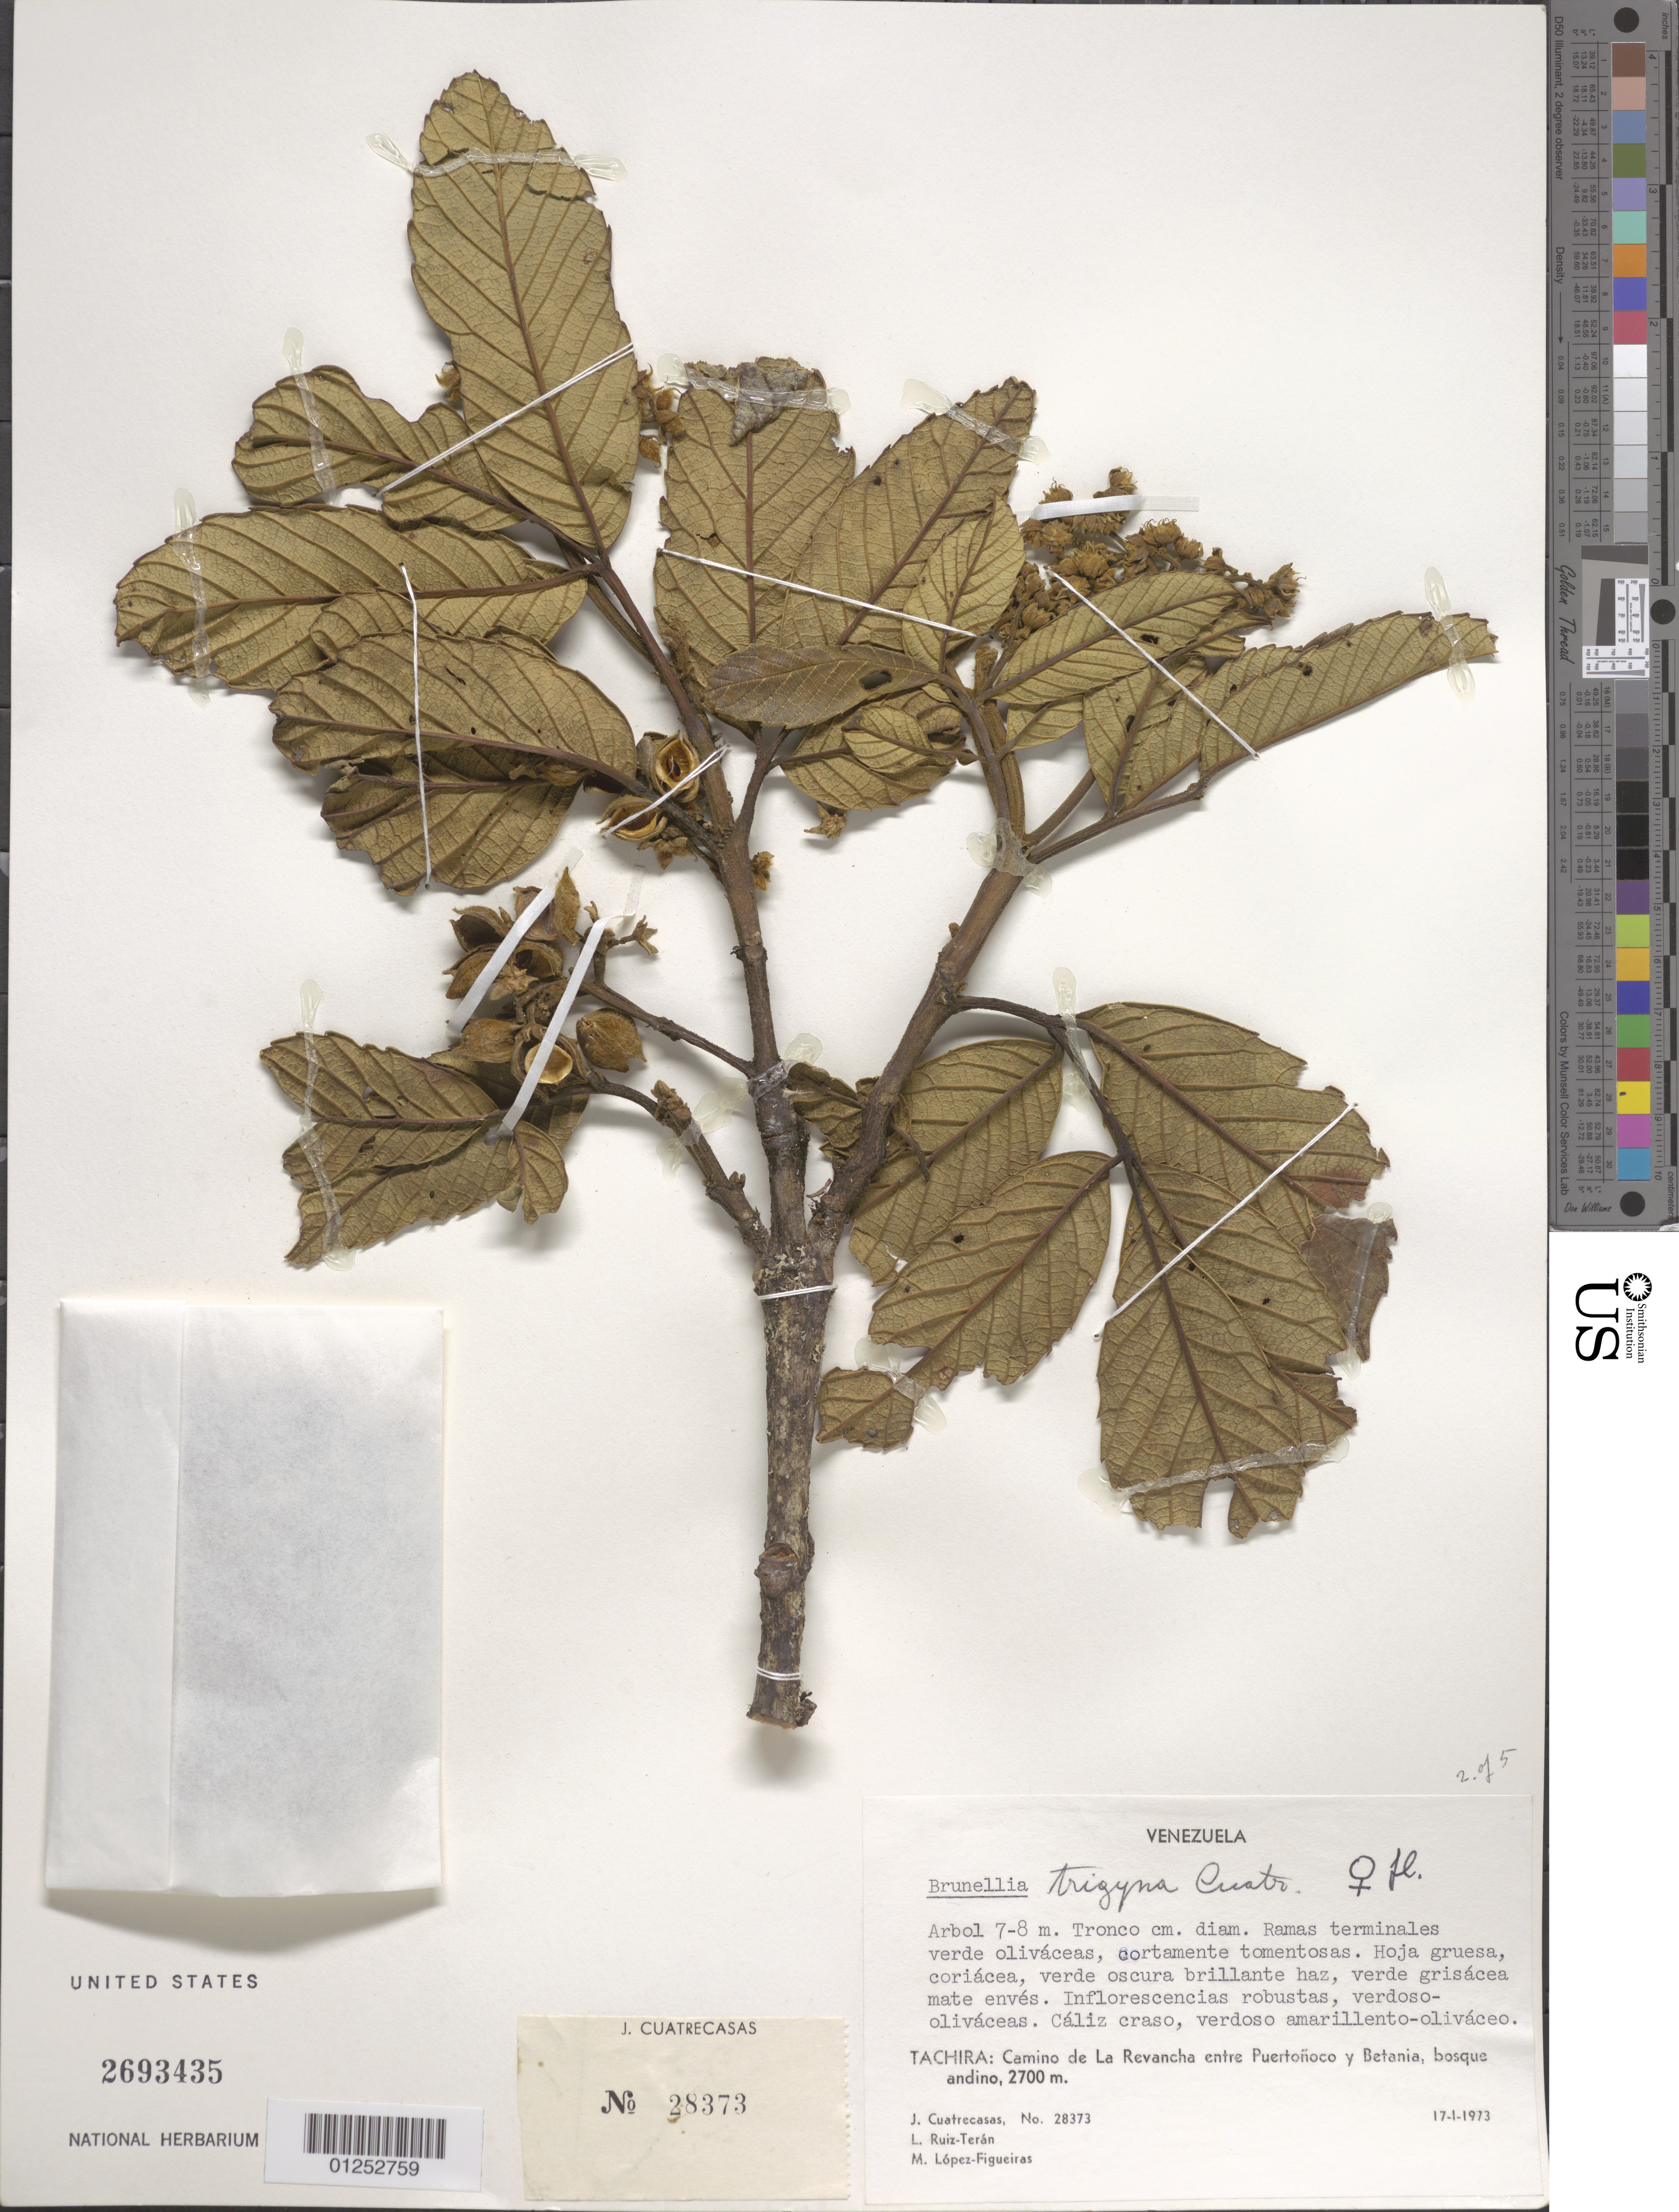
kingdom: Plantae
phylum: Tracheophyta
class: Magnoliopsida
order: Oxalidales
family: Brunelliaceae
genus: Brunellia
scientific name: Brunellia trigyna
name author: Cuatrec.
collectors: J. Cuatrecasas, L. E. Ruíz-Terán & M. López Figueiras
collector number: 28373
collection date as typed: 17 Jan 1973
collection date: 1973-01-17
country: Venezuela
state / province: Tachira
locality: Camino de La Revancha entre Puertoñoco y Betania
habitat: bosques andino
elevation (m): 2700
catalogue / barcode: US 2693435